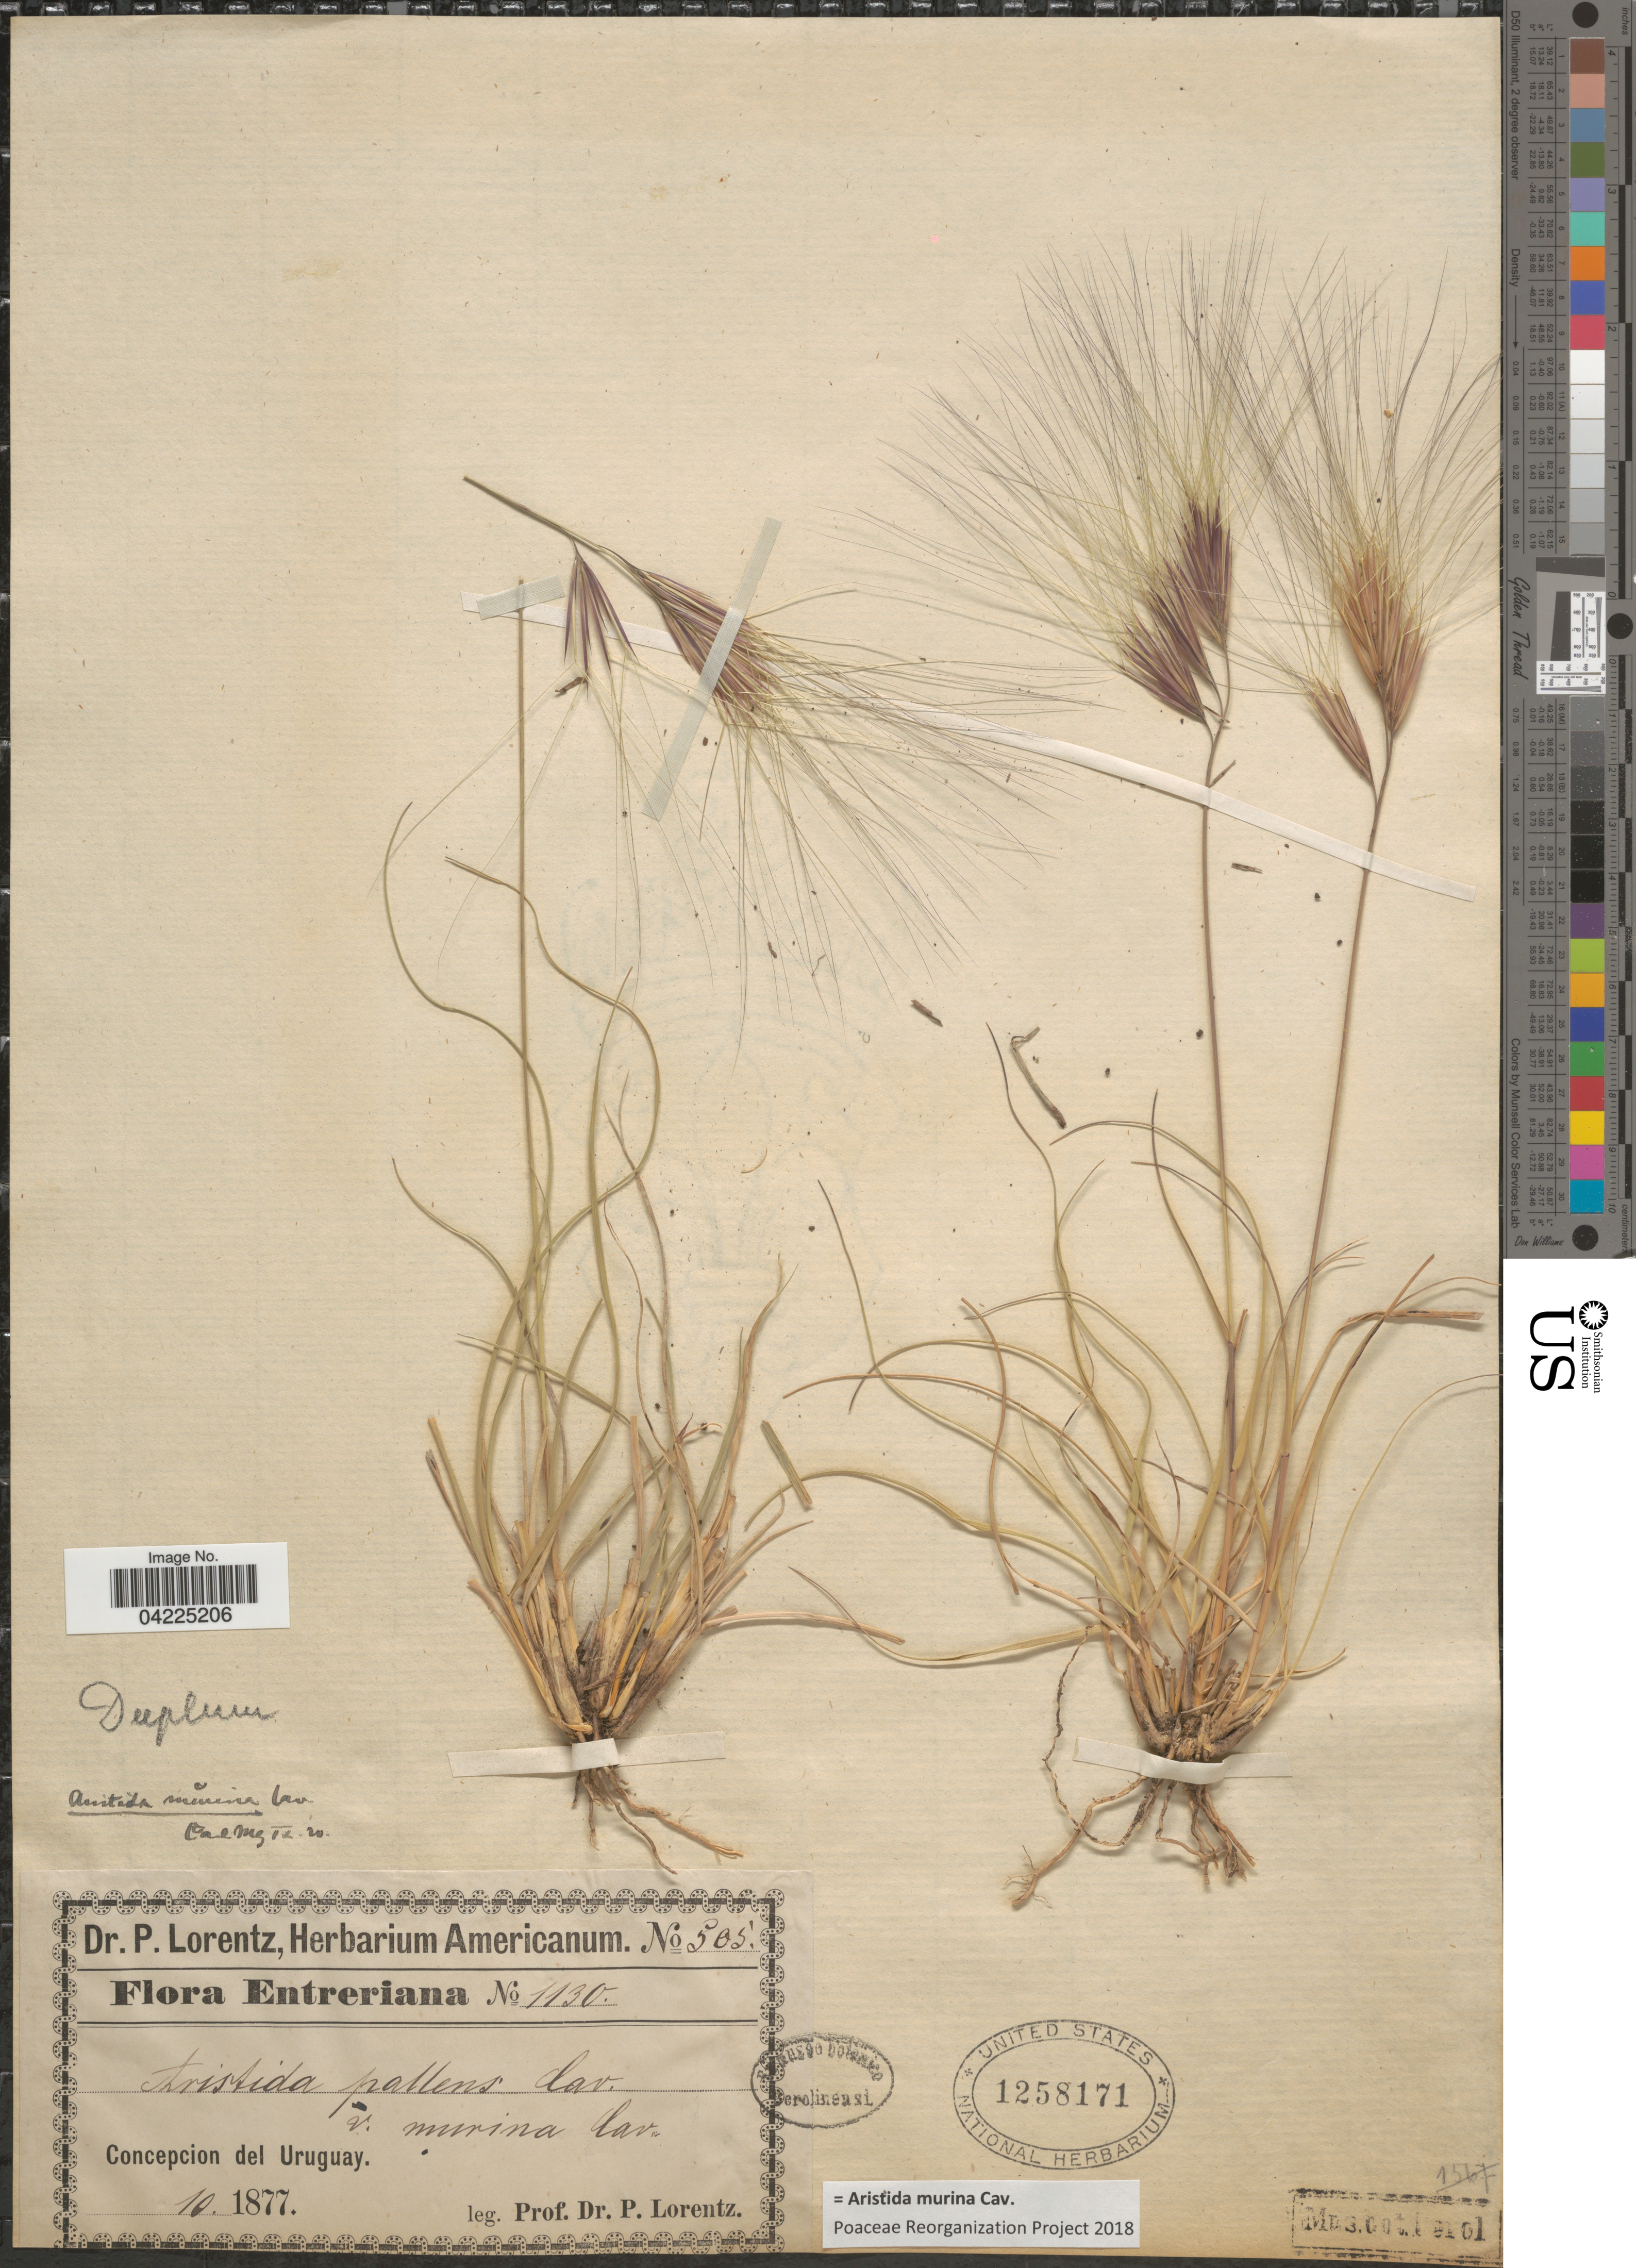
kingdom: Plantae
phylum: Tracheophyta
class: Liliopsida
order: Poales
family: Poaceae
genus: Aristida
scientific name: Aristida murina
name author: Cav.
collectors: P. G. Lorentz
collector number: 505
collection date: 1877-10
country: Argentina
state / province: Entre Ríos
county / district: Uruguay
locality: Concepcion del Uruguay. Entreriana.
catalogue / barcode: US 1258171